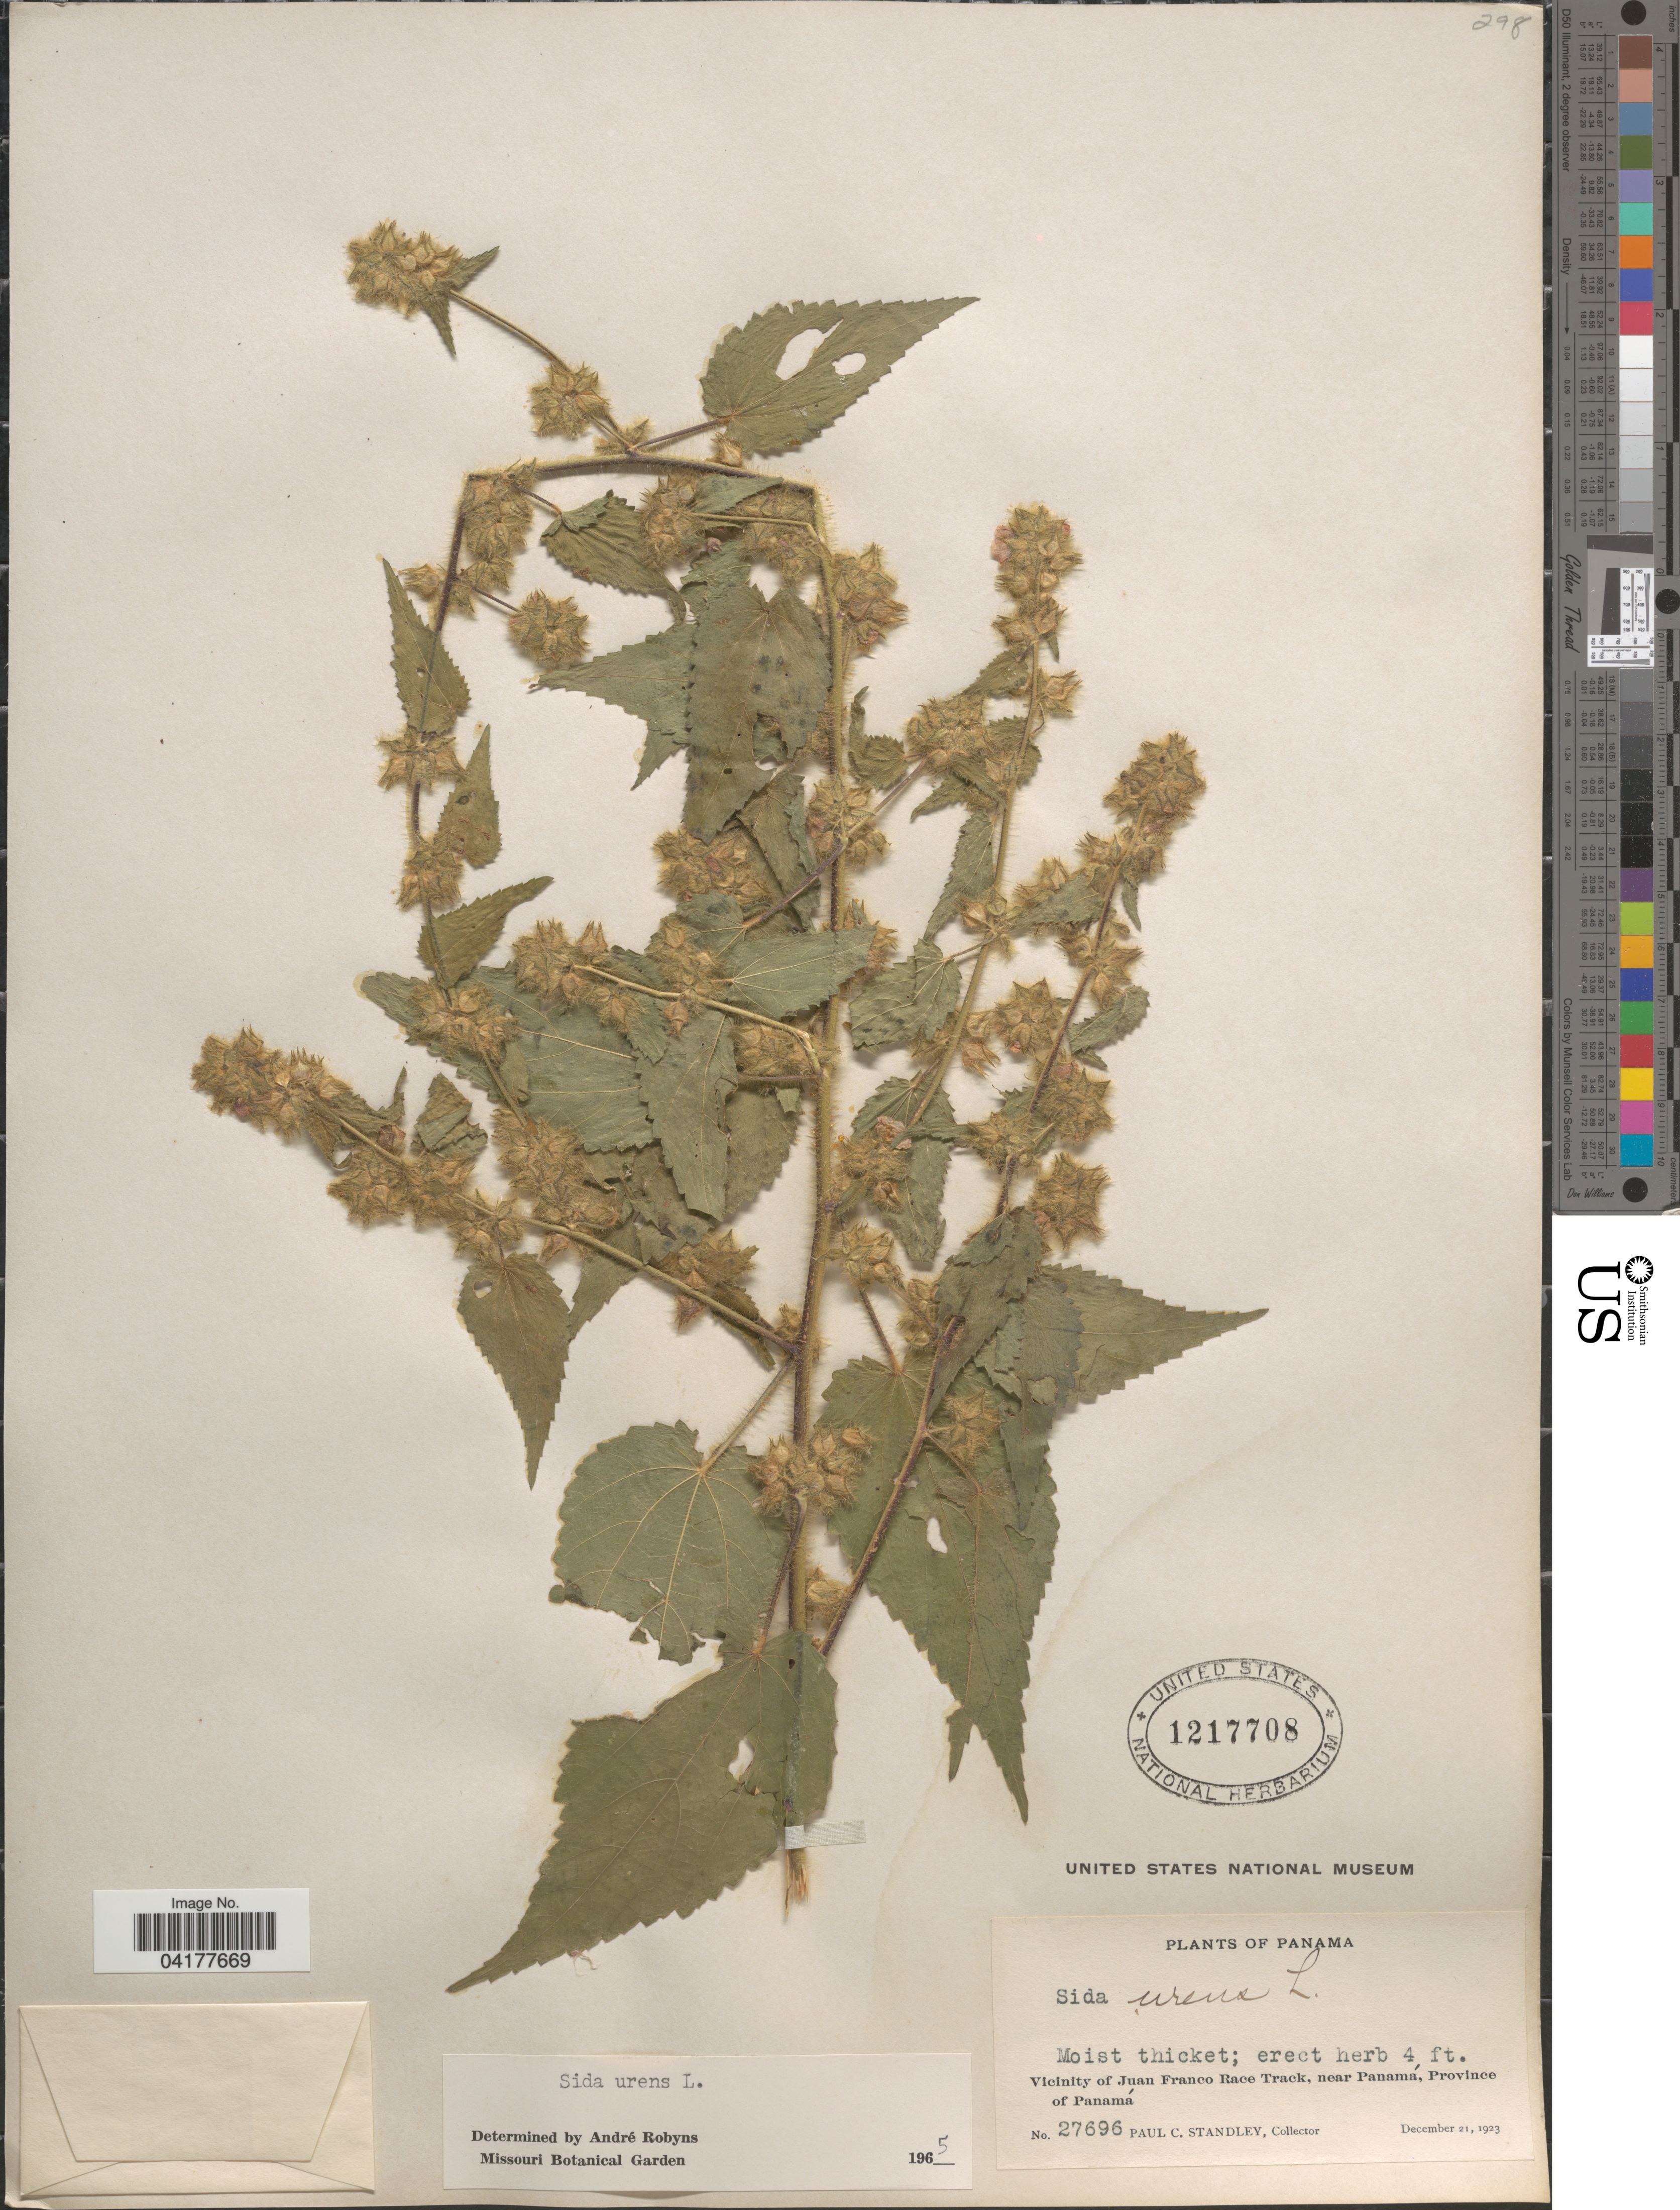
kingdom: Plantae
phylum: Tracheophyta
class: Magnoliopsida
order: Malvales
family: Malvaceae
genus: Sida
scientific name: Sida urens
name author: L.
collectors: P. C. Standley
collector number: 27696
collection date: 1923-12-21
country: Panama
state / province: Panamá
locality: Vicinity of Juan Franco Race Track, near Panamá.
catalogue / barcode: US 1217708